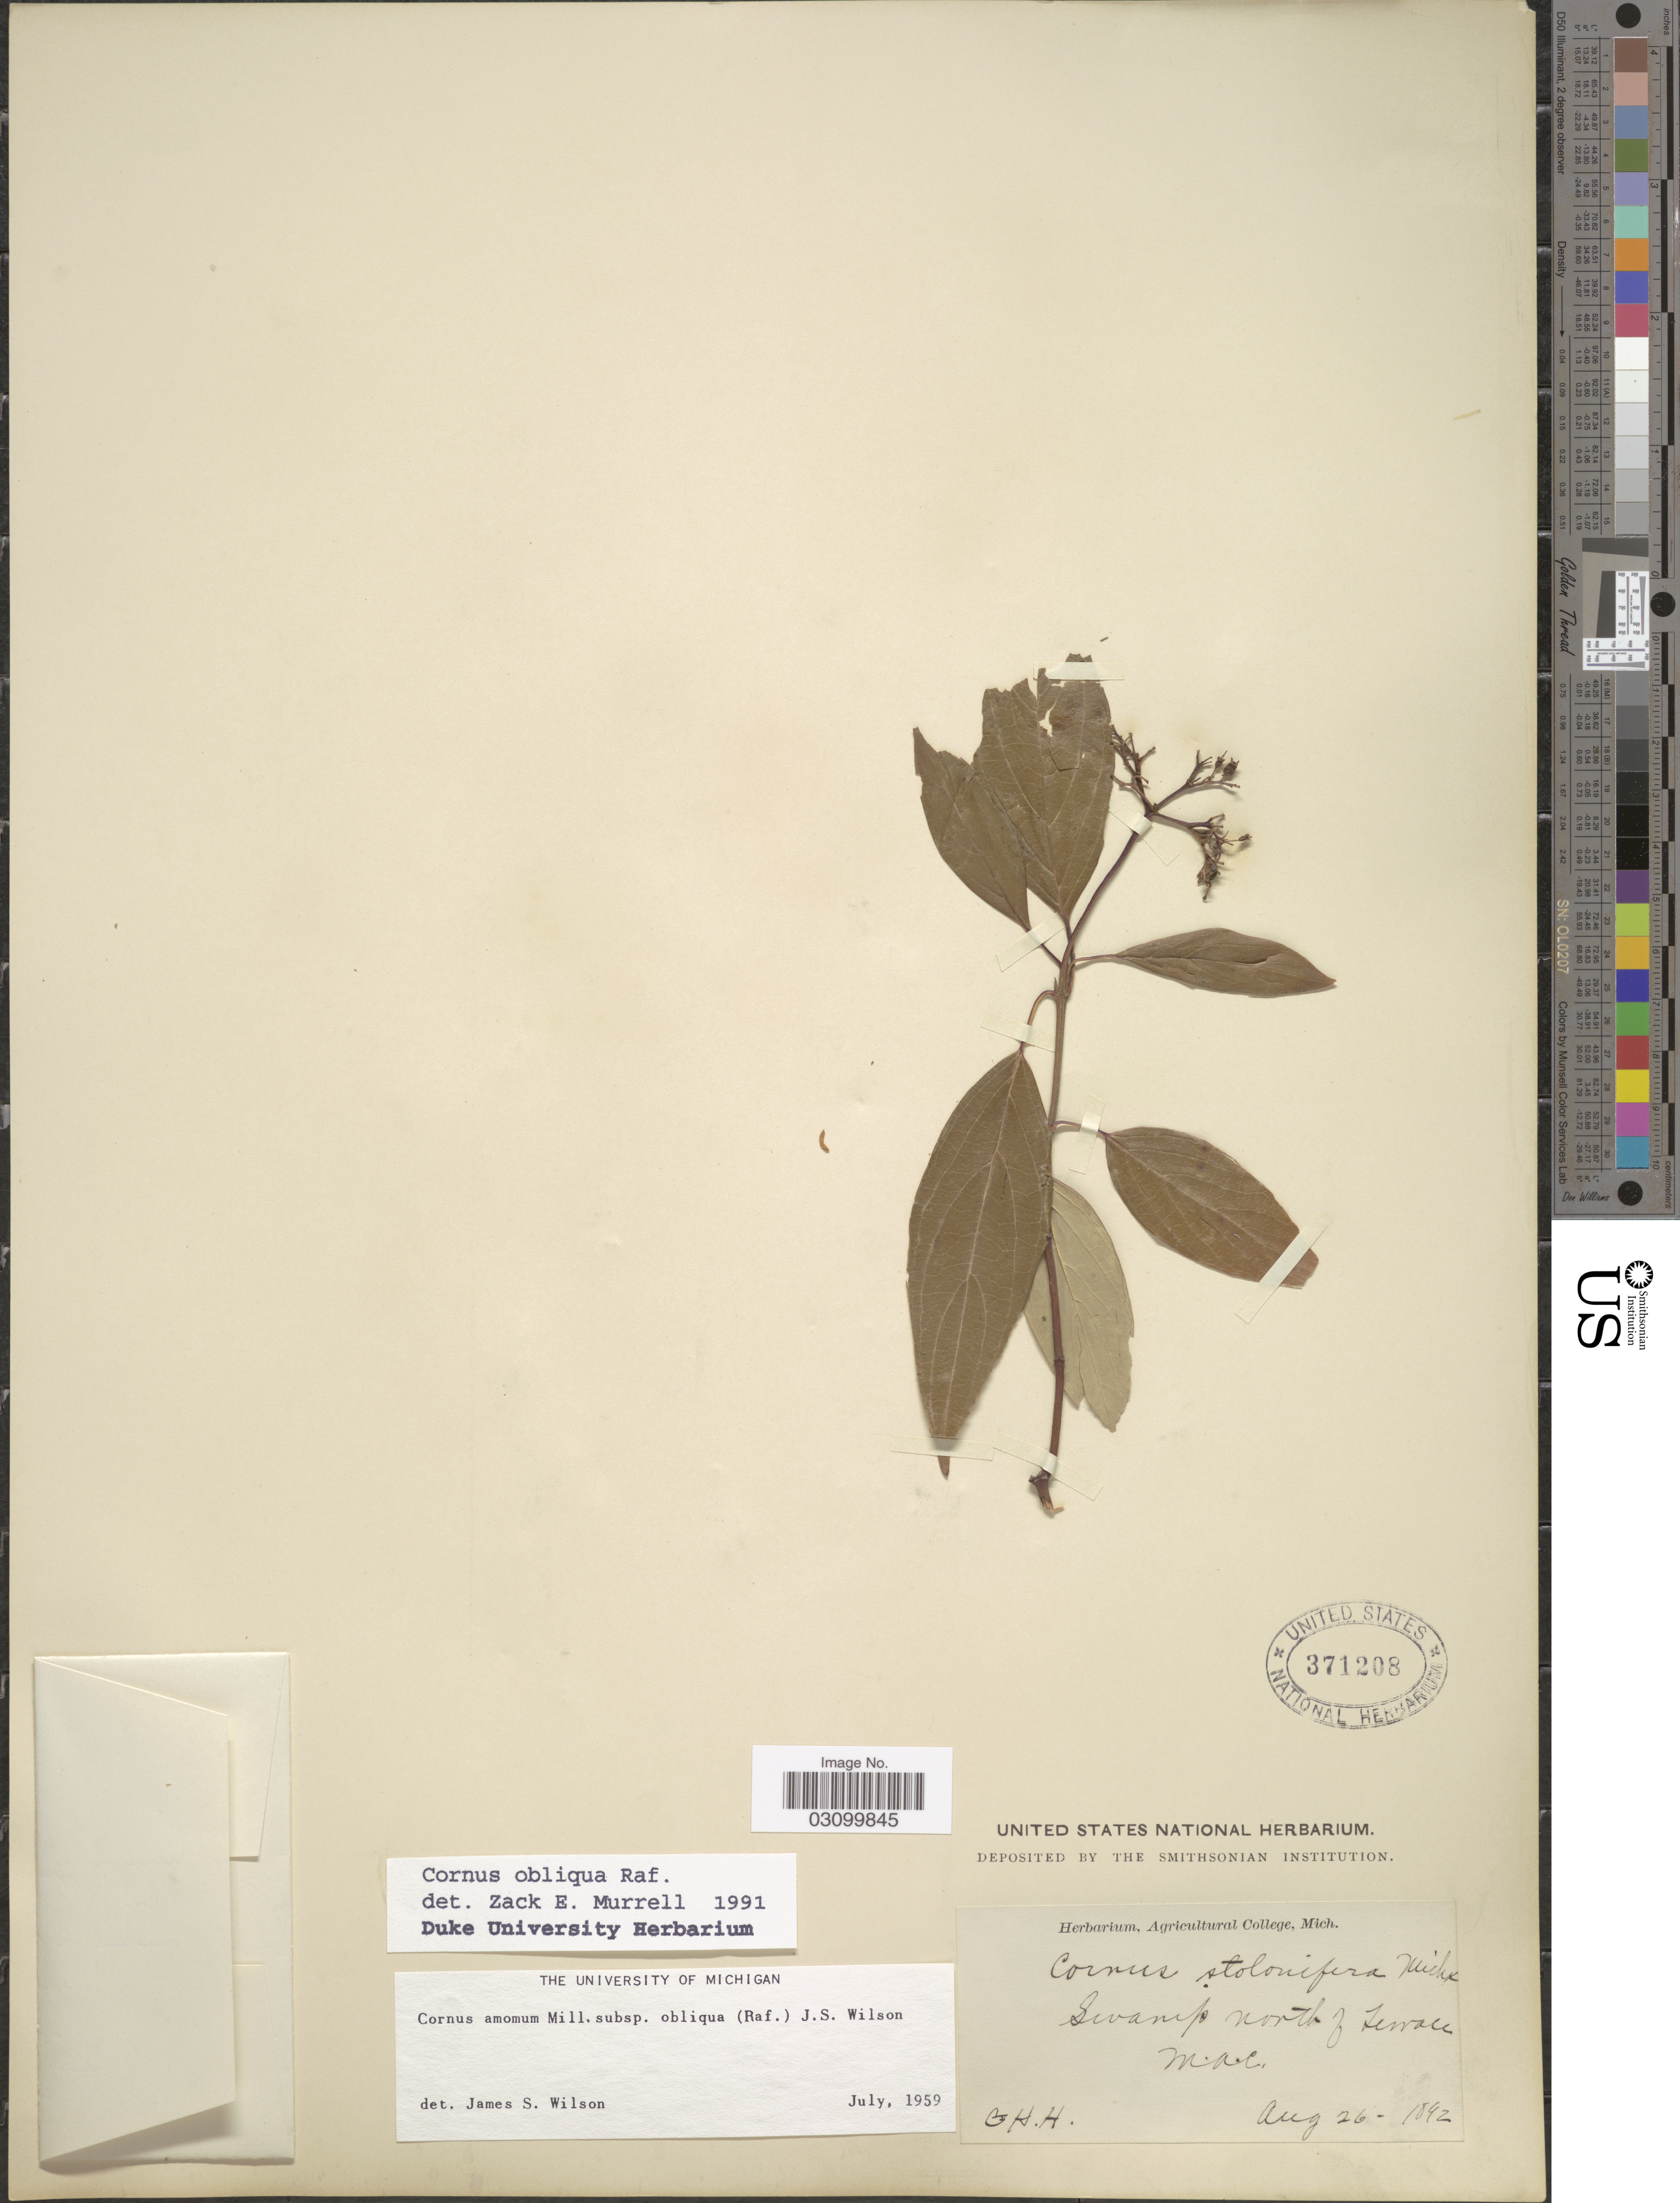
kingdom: Plantae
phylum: Tracheophyta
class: Magnoliopsida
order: Cornales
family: Cornaceae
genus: Cornus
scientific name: Cornus obliqua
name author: Raf.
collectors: G. H. H.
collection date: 1892-08-26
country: United States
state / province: Michigan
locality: Swamp north of terrace, M.A.C. [unsure placement].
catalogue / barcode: US 371208